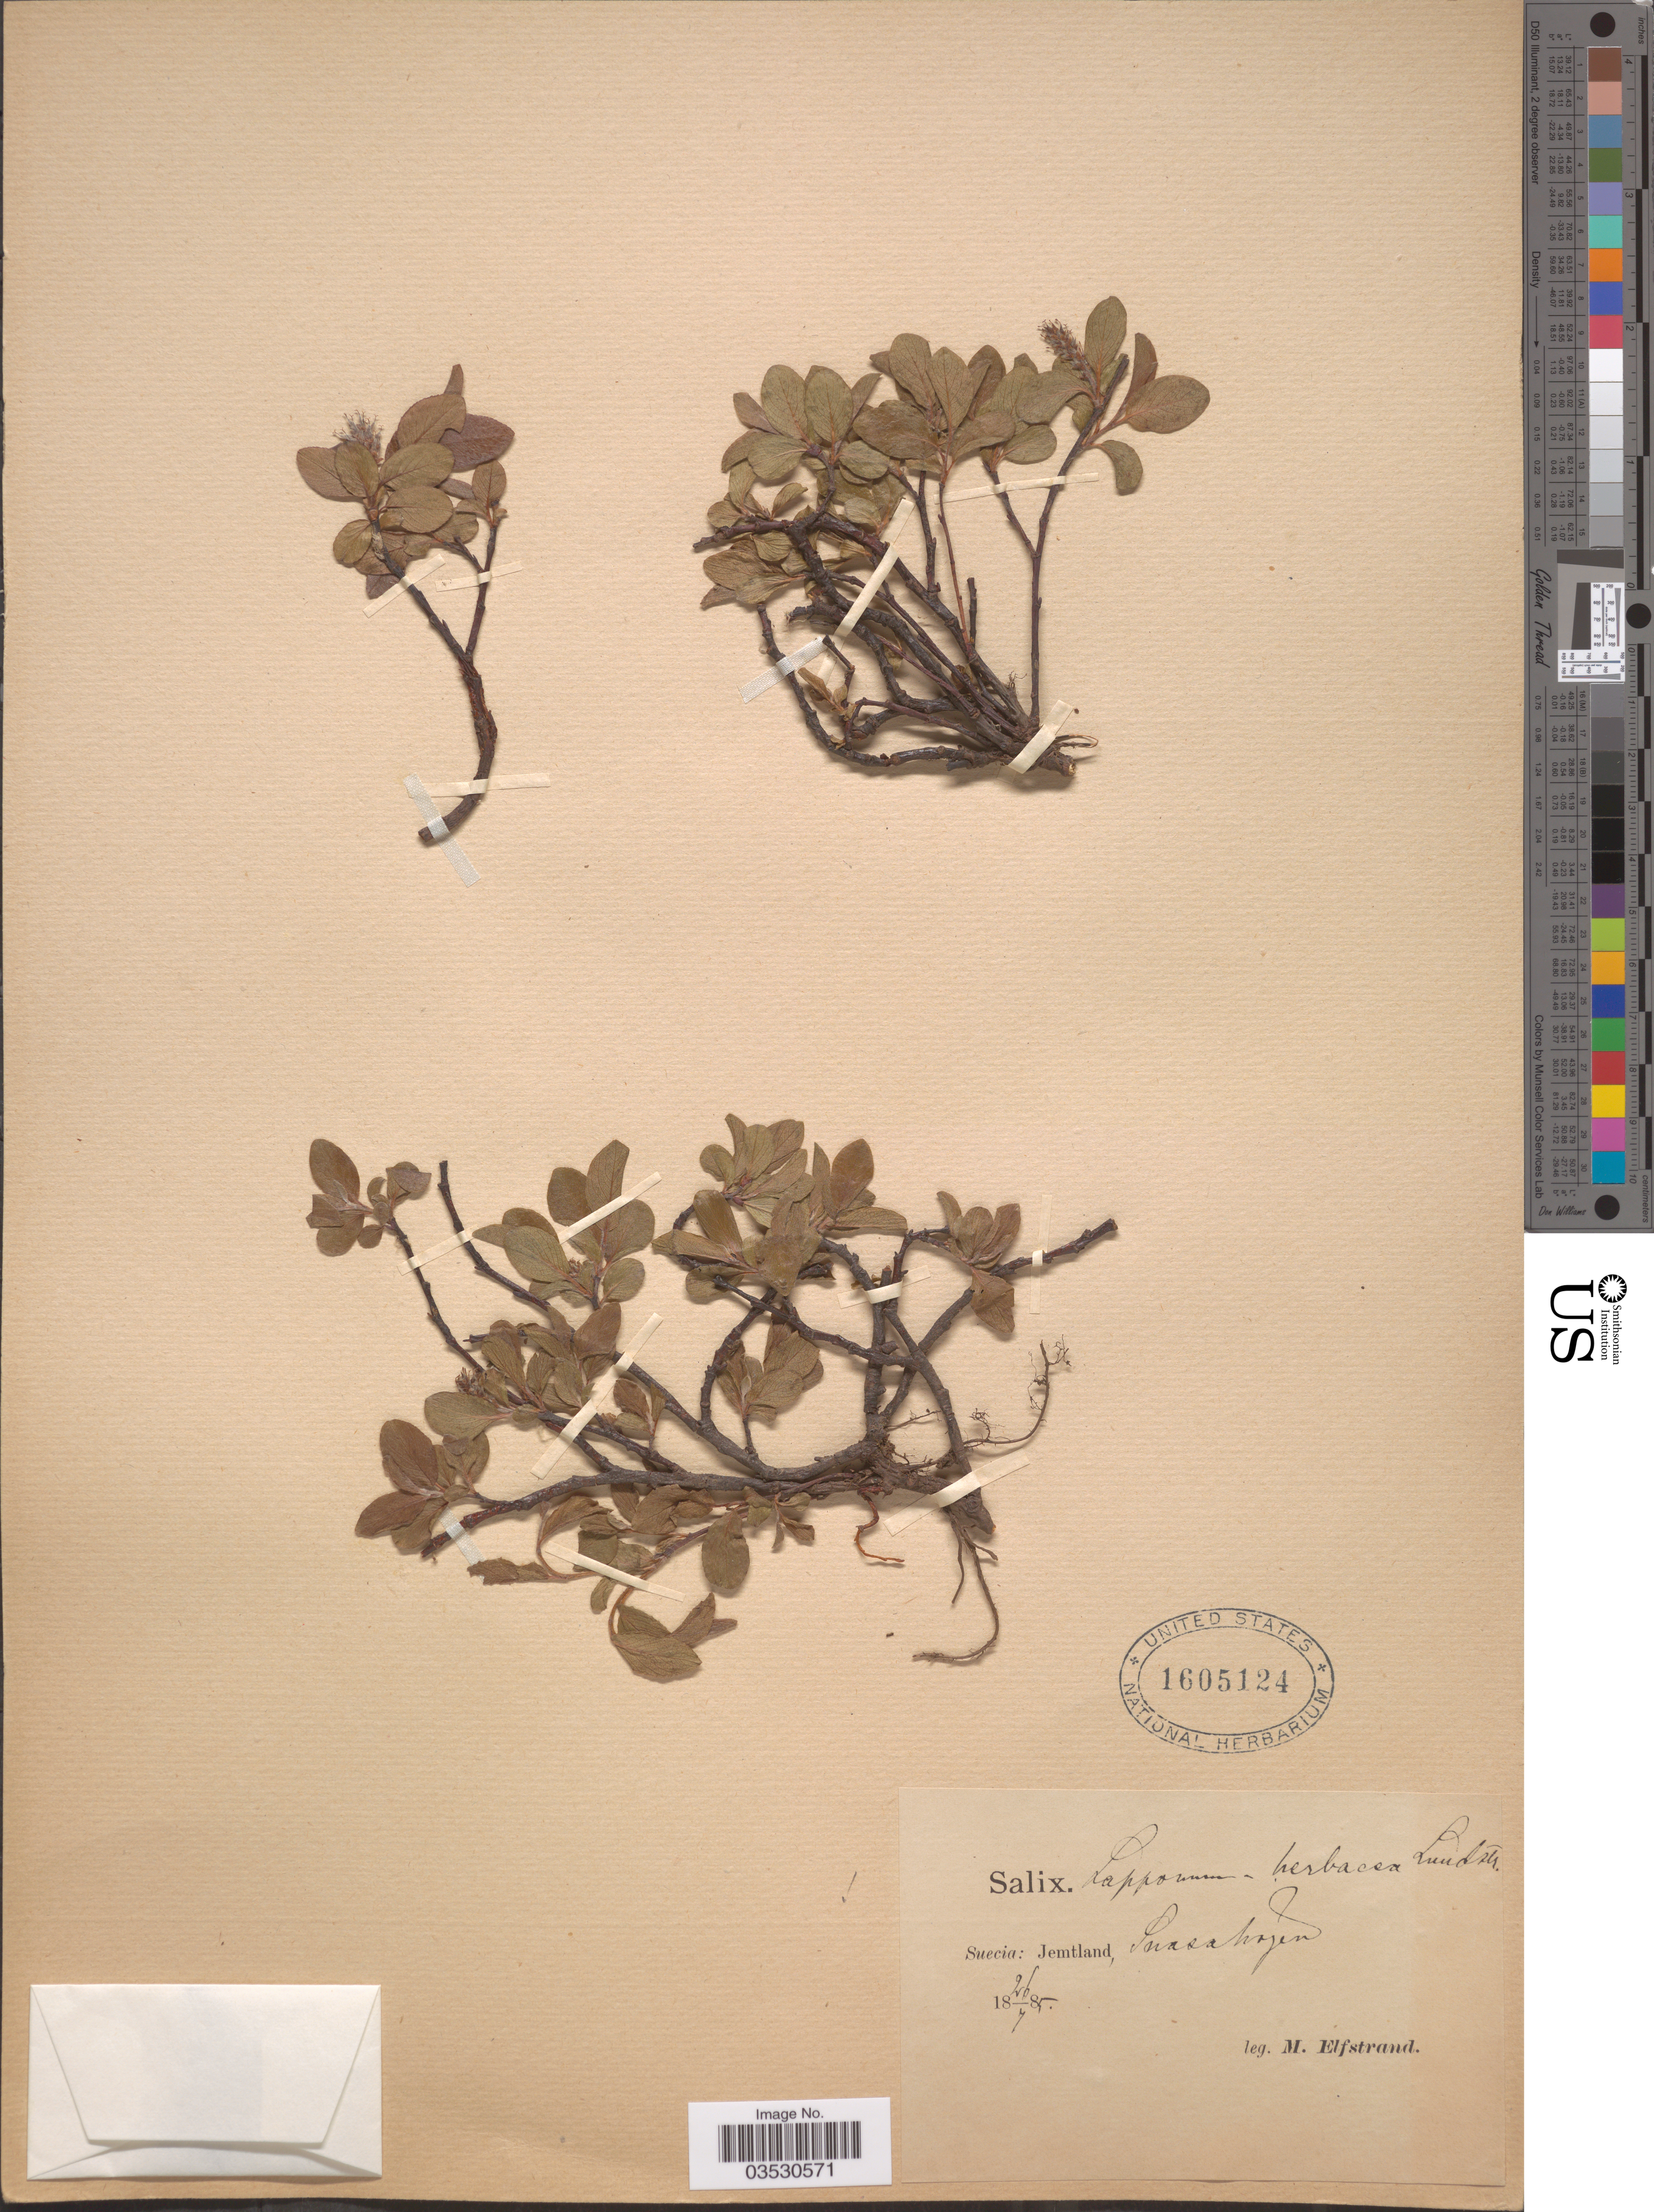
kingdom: Plantae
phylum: Tracheophyta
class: Magnoliopsida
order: Malpighiales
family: Salicaceae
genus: Salix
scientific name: Salix herbacea x S. lapponum L.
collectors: M. Elfstrand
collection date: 1885-07-26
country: Sweden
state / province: Jämtland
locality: Suecia: Jemtland, Snasahogen.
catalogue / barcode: US 1605124